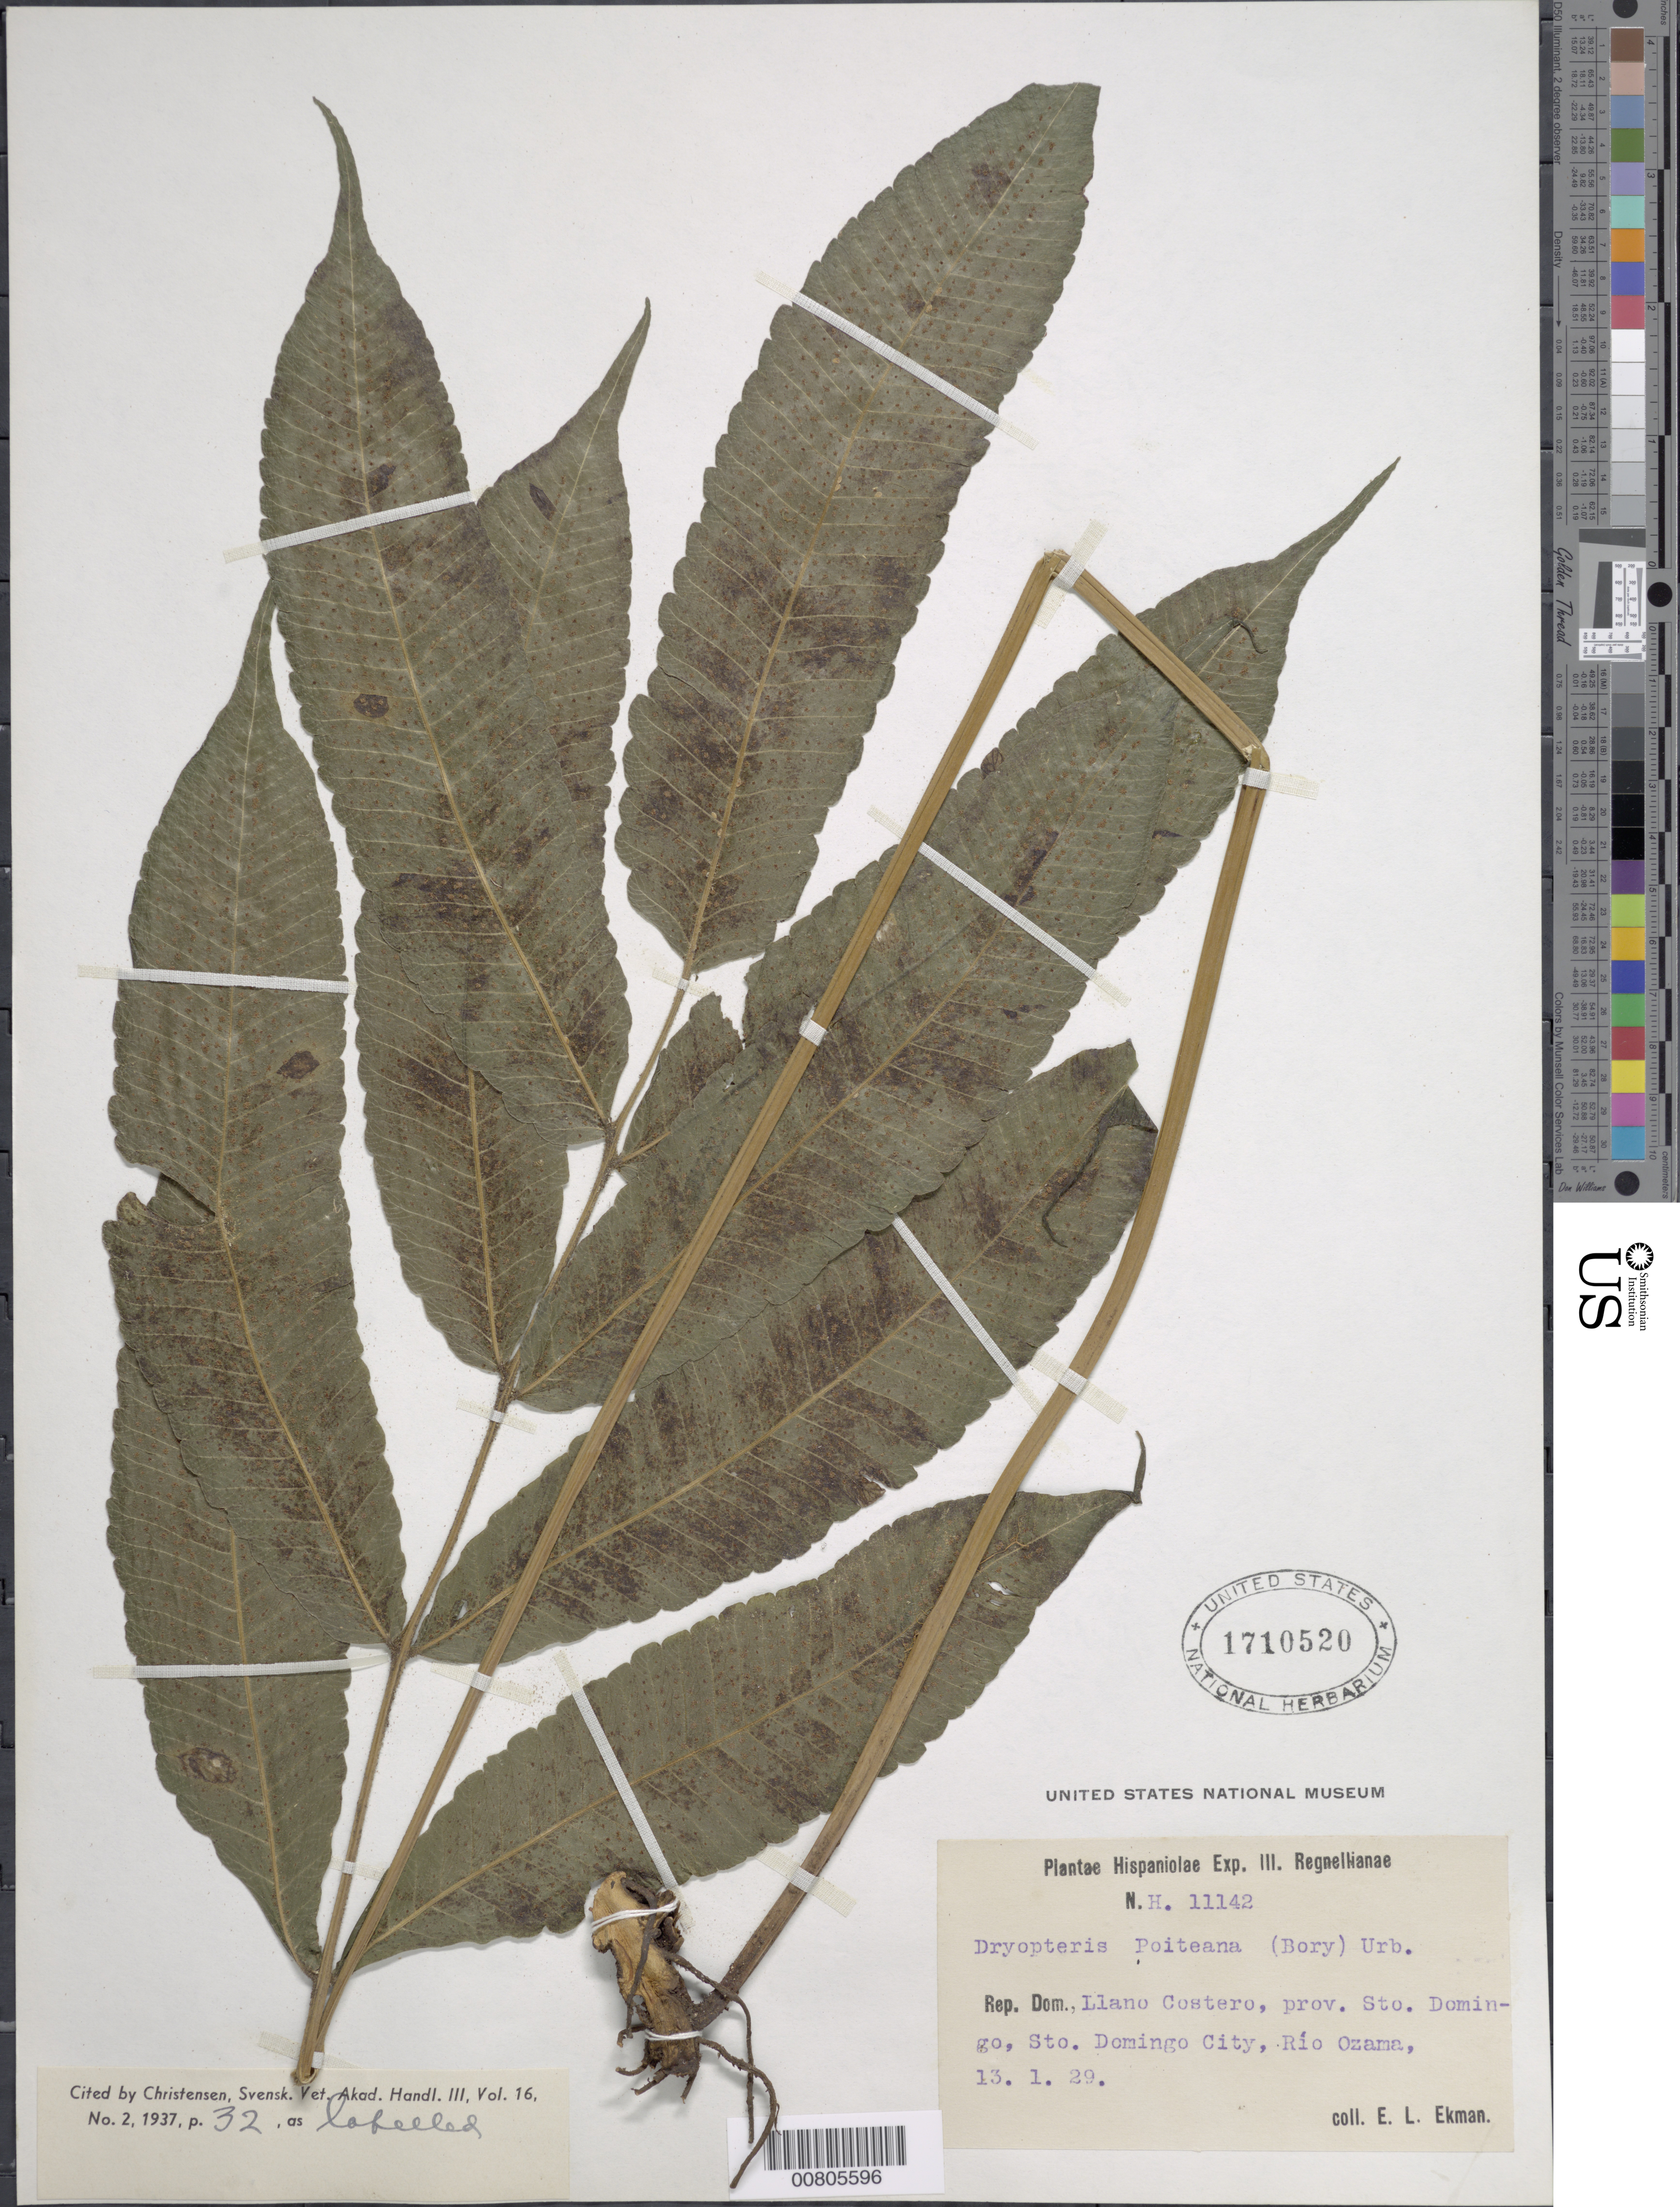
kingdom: Plantae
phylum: Tracheophyta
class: Polypodiopsida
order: Polypodiales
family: Thelypteridaceae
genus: Goniopteris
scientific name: Goniopteris poiteana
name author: (Bory) Ching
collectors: E. L. Ekman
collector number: H 11142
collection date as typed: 13 Jan 1929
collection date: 1929-01-13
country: Dominican Republic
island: Hispaniola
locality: Prov. Santo Domingo, Llano Costero, Santo Domingo City, Río Ozama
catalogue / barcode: US 1710520